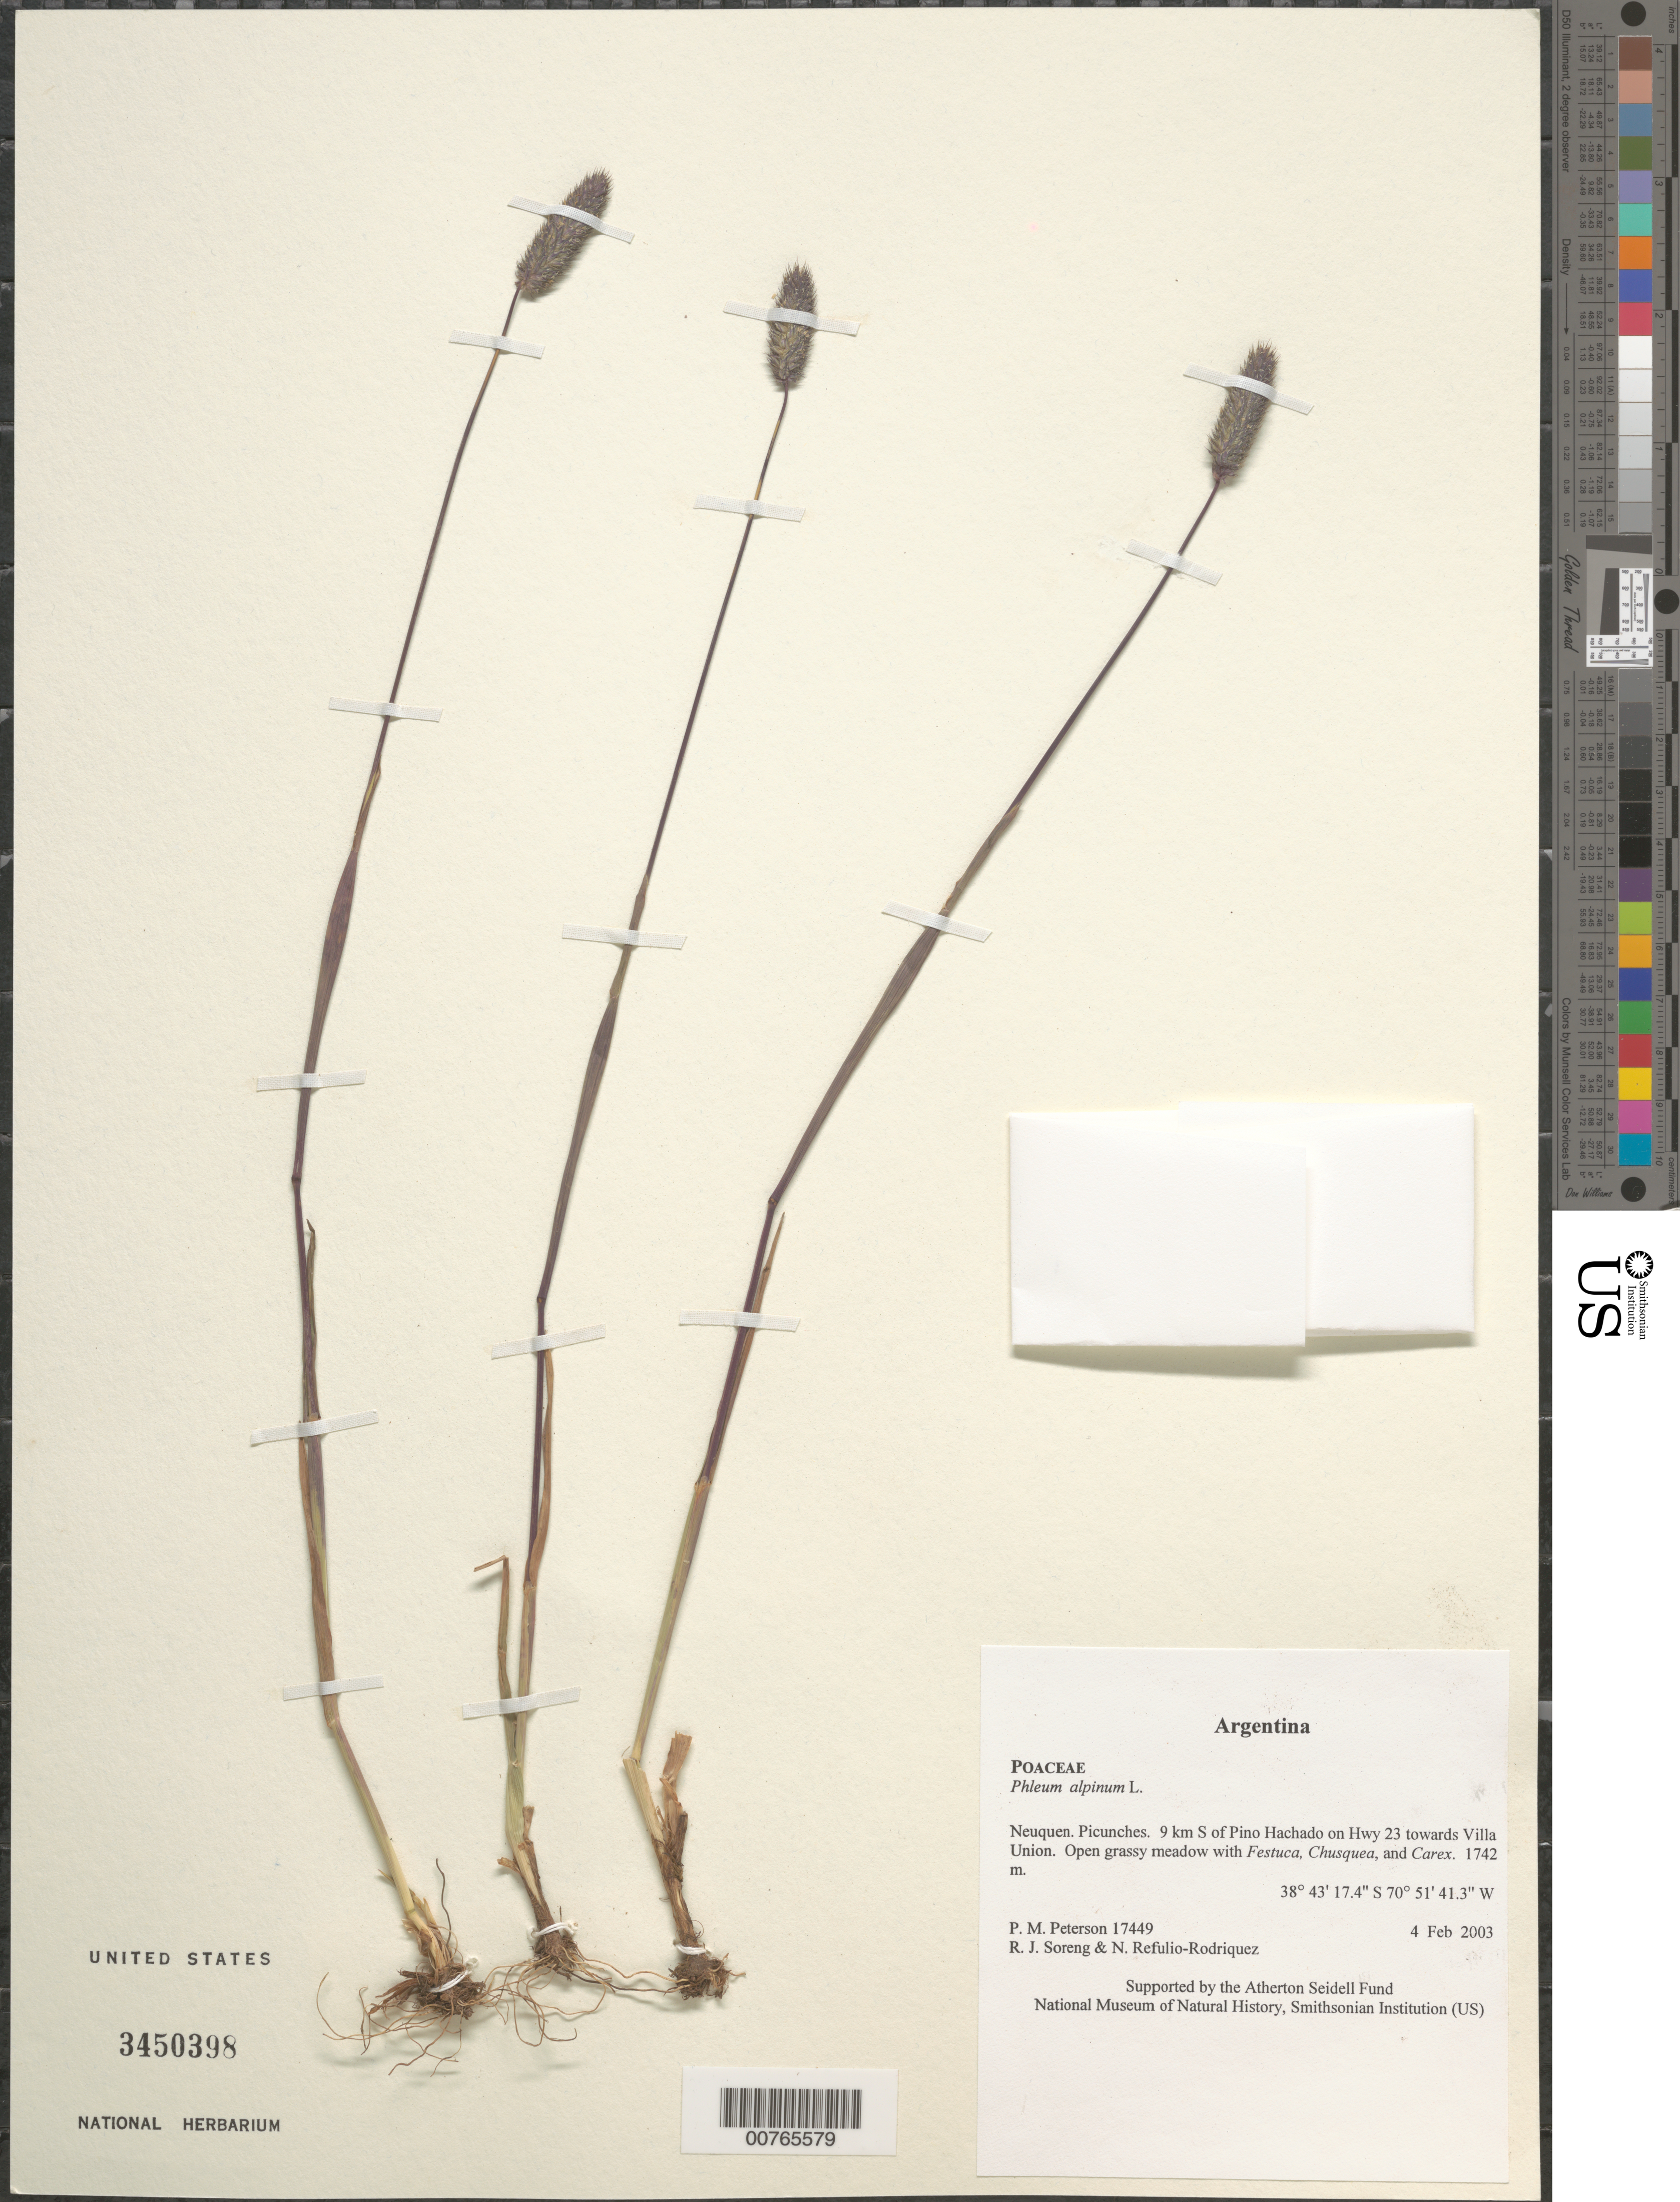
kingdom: Plantae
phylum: Tracheophyta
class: Liliopsida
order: Poales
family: Poaceae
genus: Phleum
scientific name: Phleum alpinum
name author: L.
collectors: P. M. Peterson, R. J. Soreng & N. Refulio-Rodríguez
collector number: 17449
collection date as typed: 04 Feb 2003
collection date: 2003-02-04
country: Argentina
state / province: Neuquen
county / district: Picunches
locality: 9 km S of Pino Hachado on Hwy 23 towards Villa Union. Open grassy meadow with Festuca, Chusquea, and Carex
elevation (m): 1742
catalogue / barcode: US 3450398